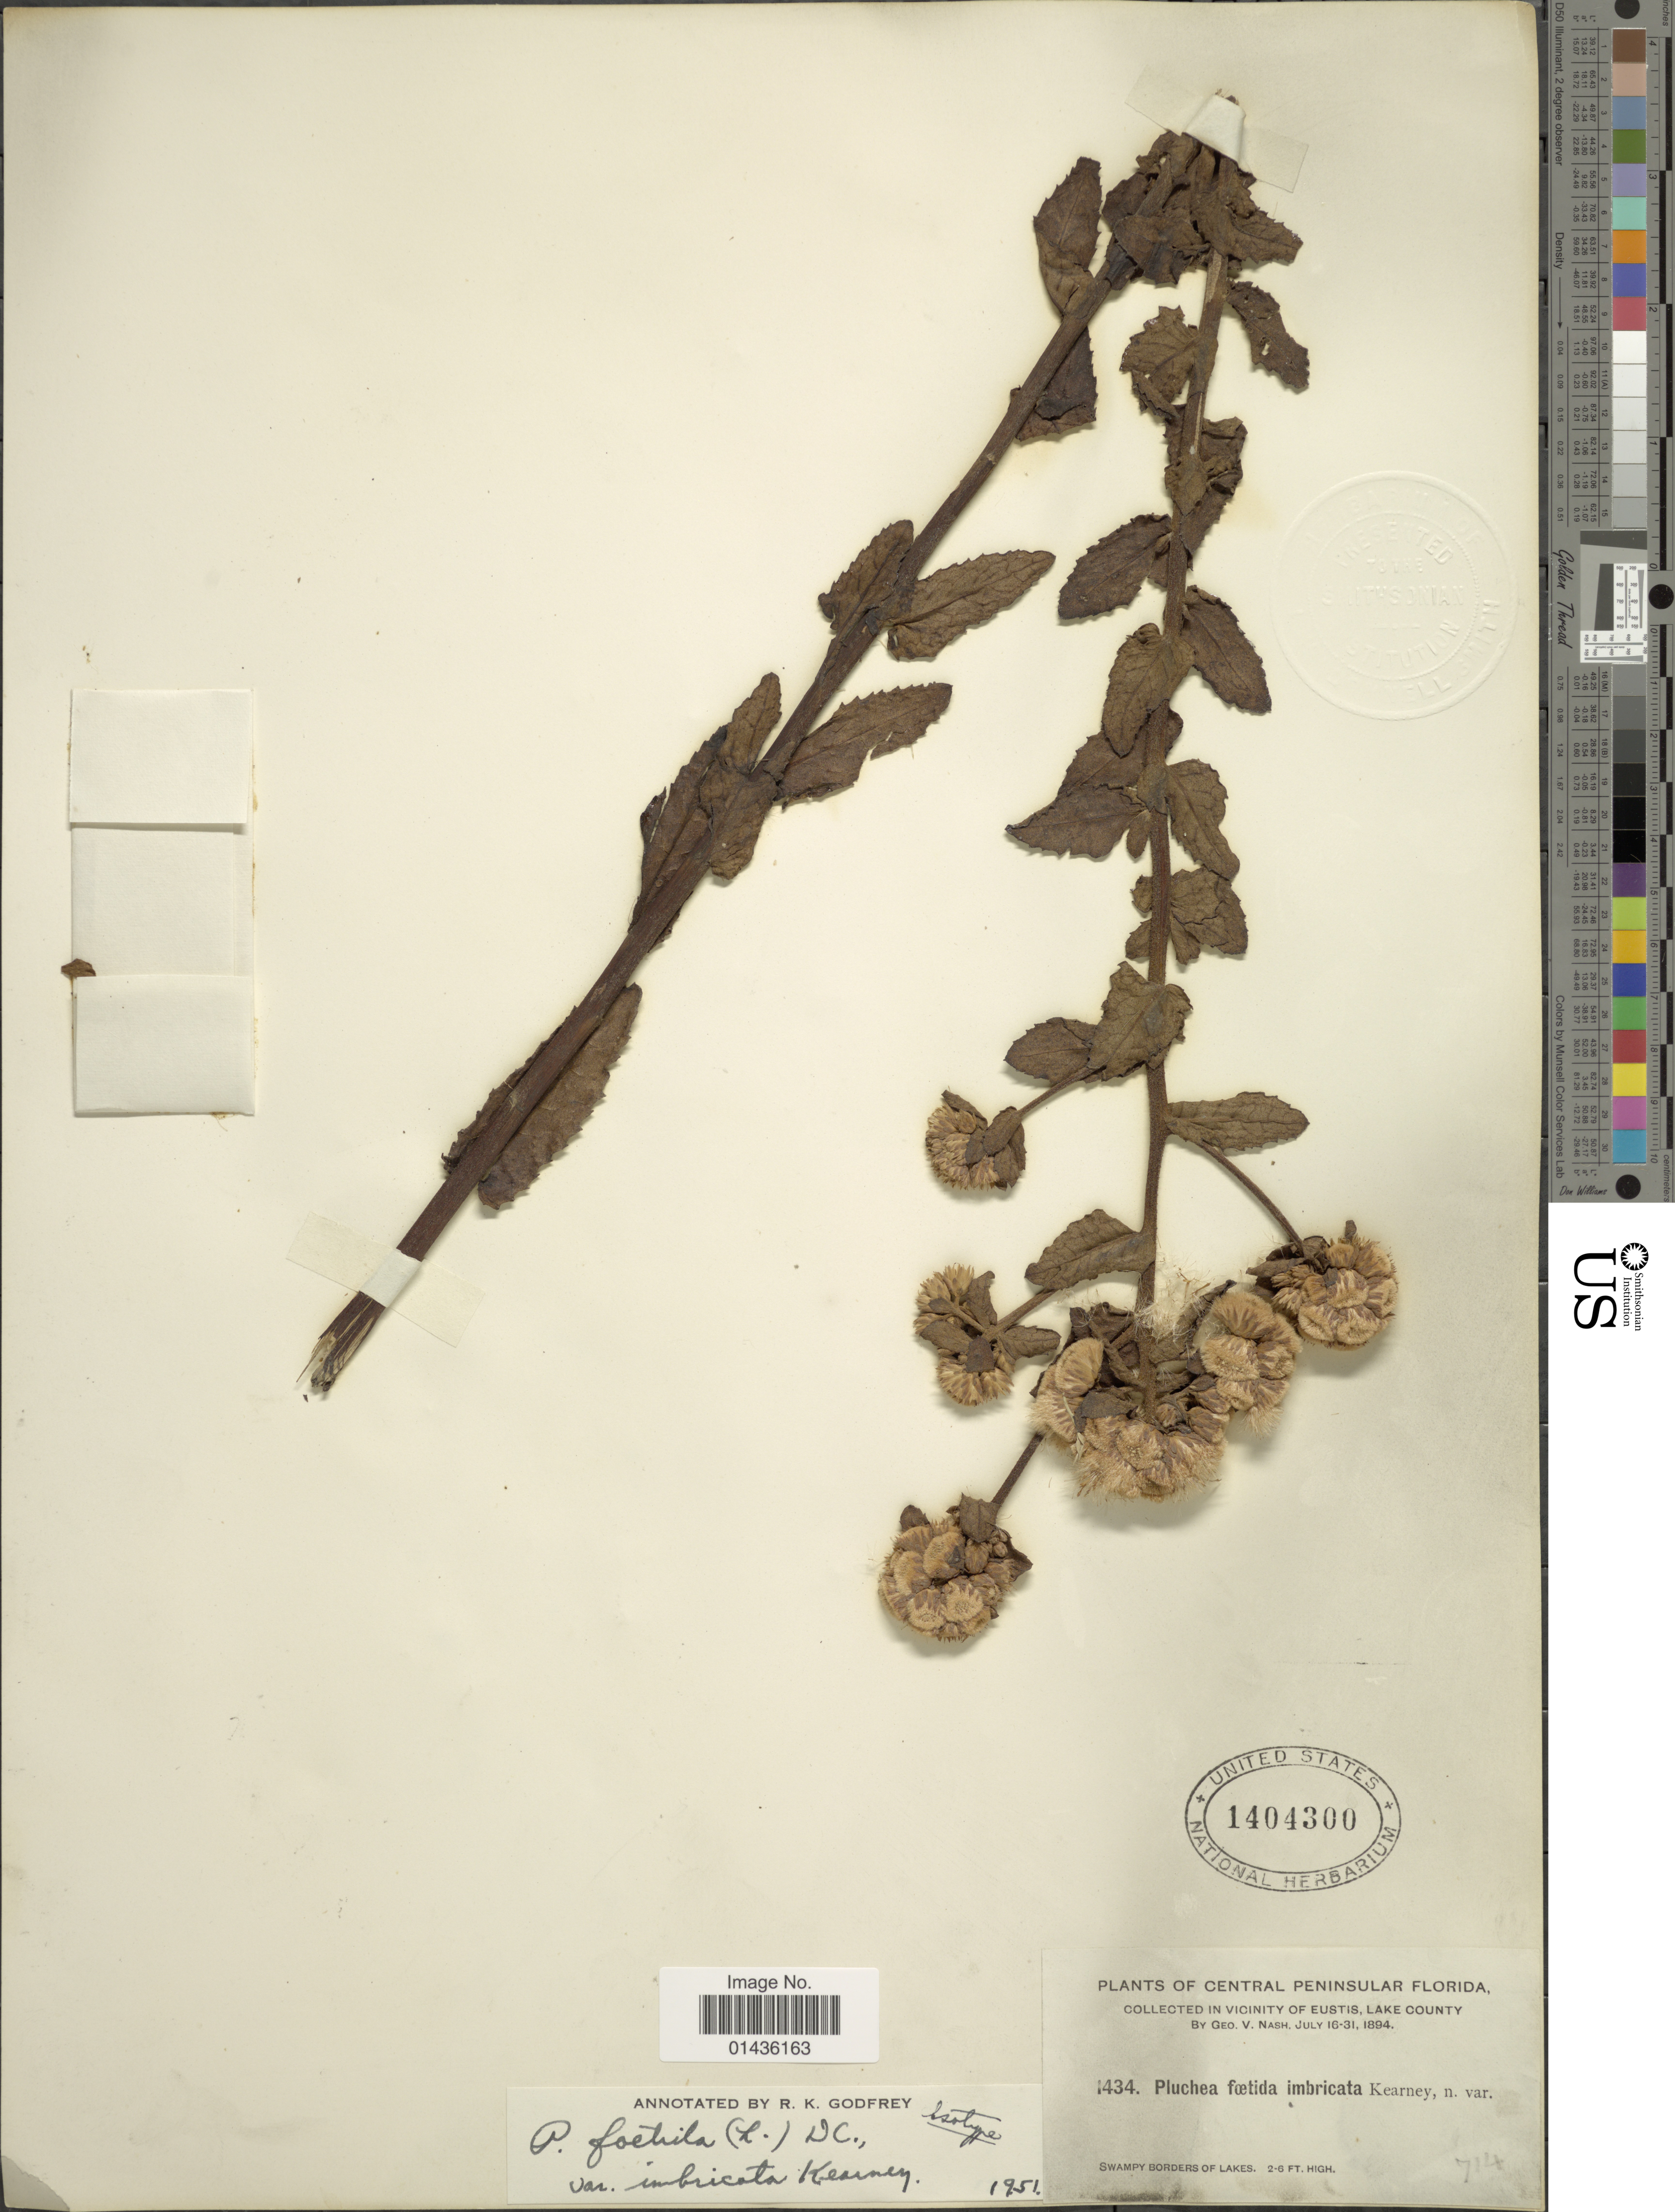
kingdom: Plantae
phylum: Tracheophyta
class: Magnoliopsida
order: Asterales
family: Asteraceae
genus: Pluchea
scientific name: Pluchea foetida var. imbricata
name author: Kearney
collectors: G. V. Nash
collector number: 1434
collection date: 1894-07-16/1894-07-31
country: United States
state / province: Florida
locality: Peninsular Florida, Vicinity of Eustis, Lake County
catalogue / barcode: US 1404300